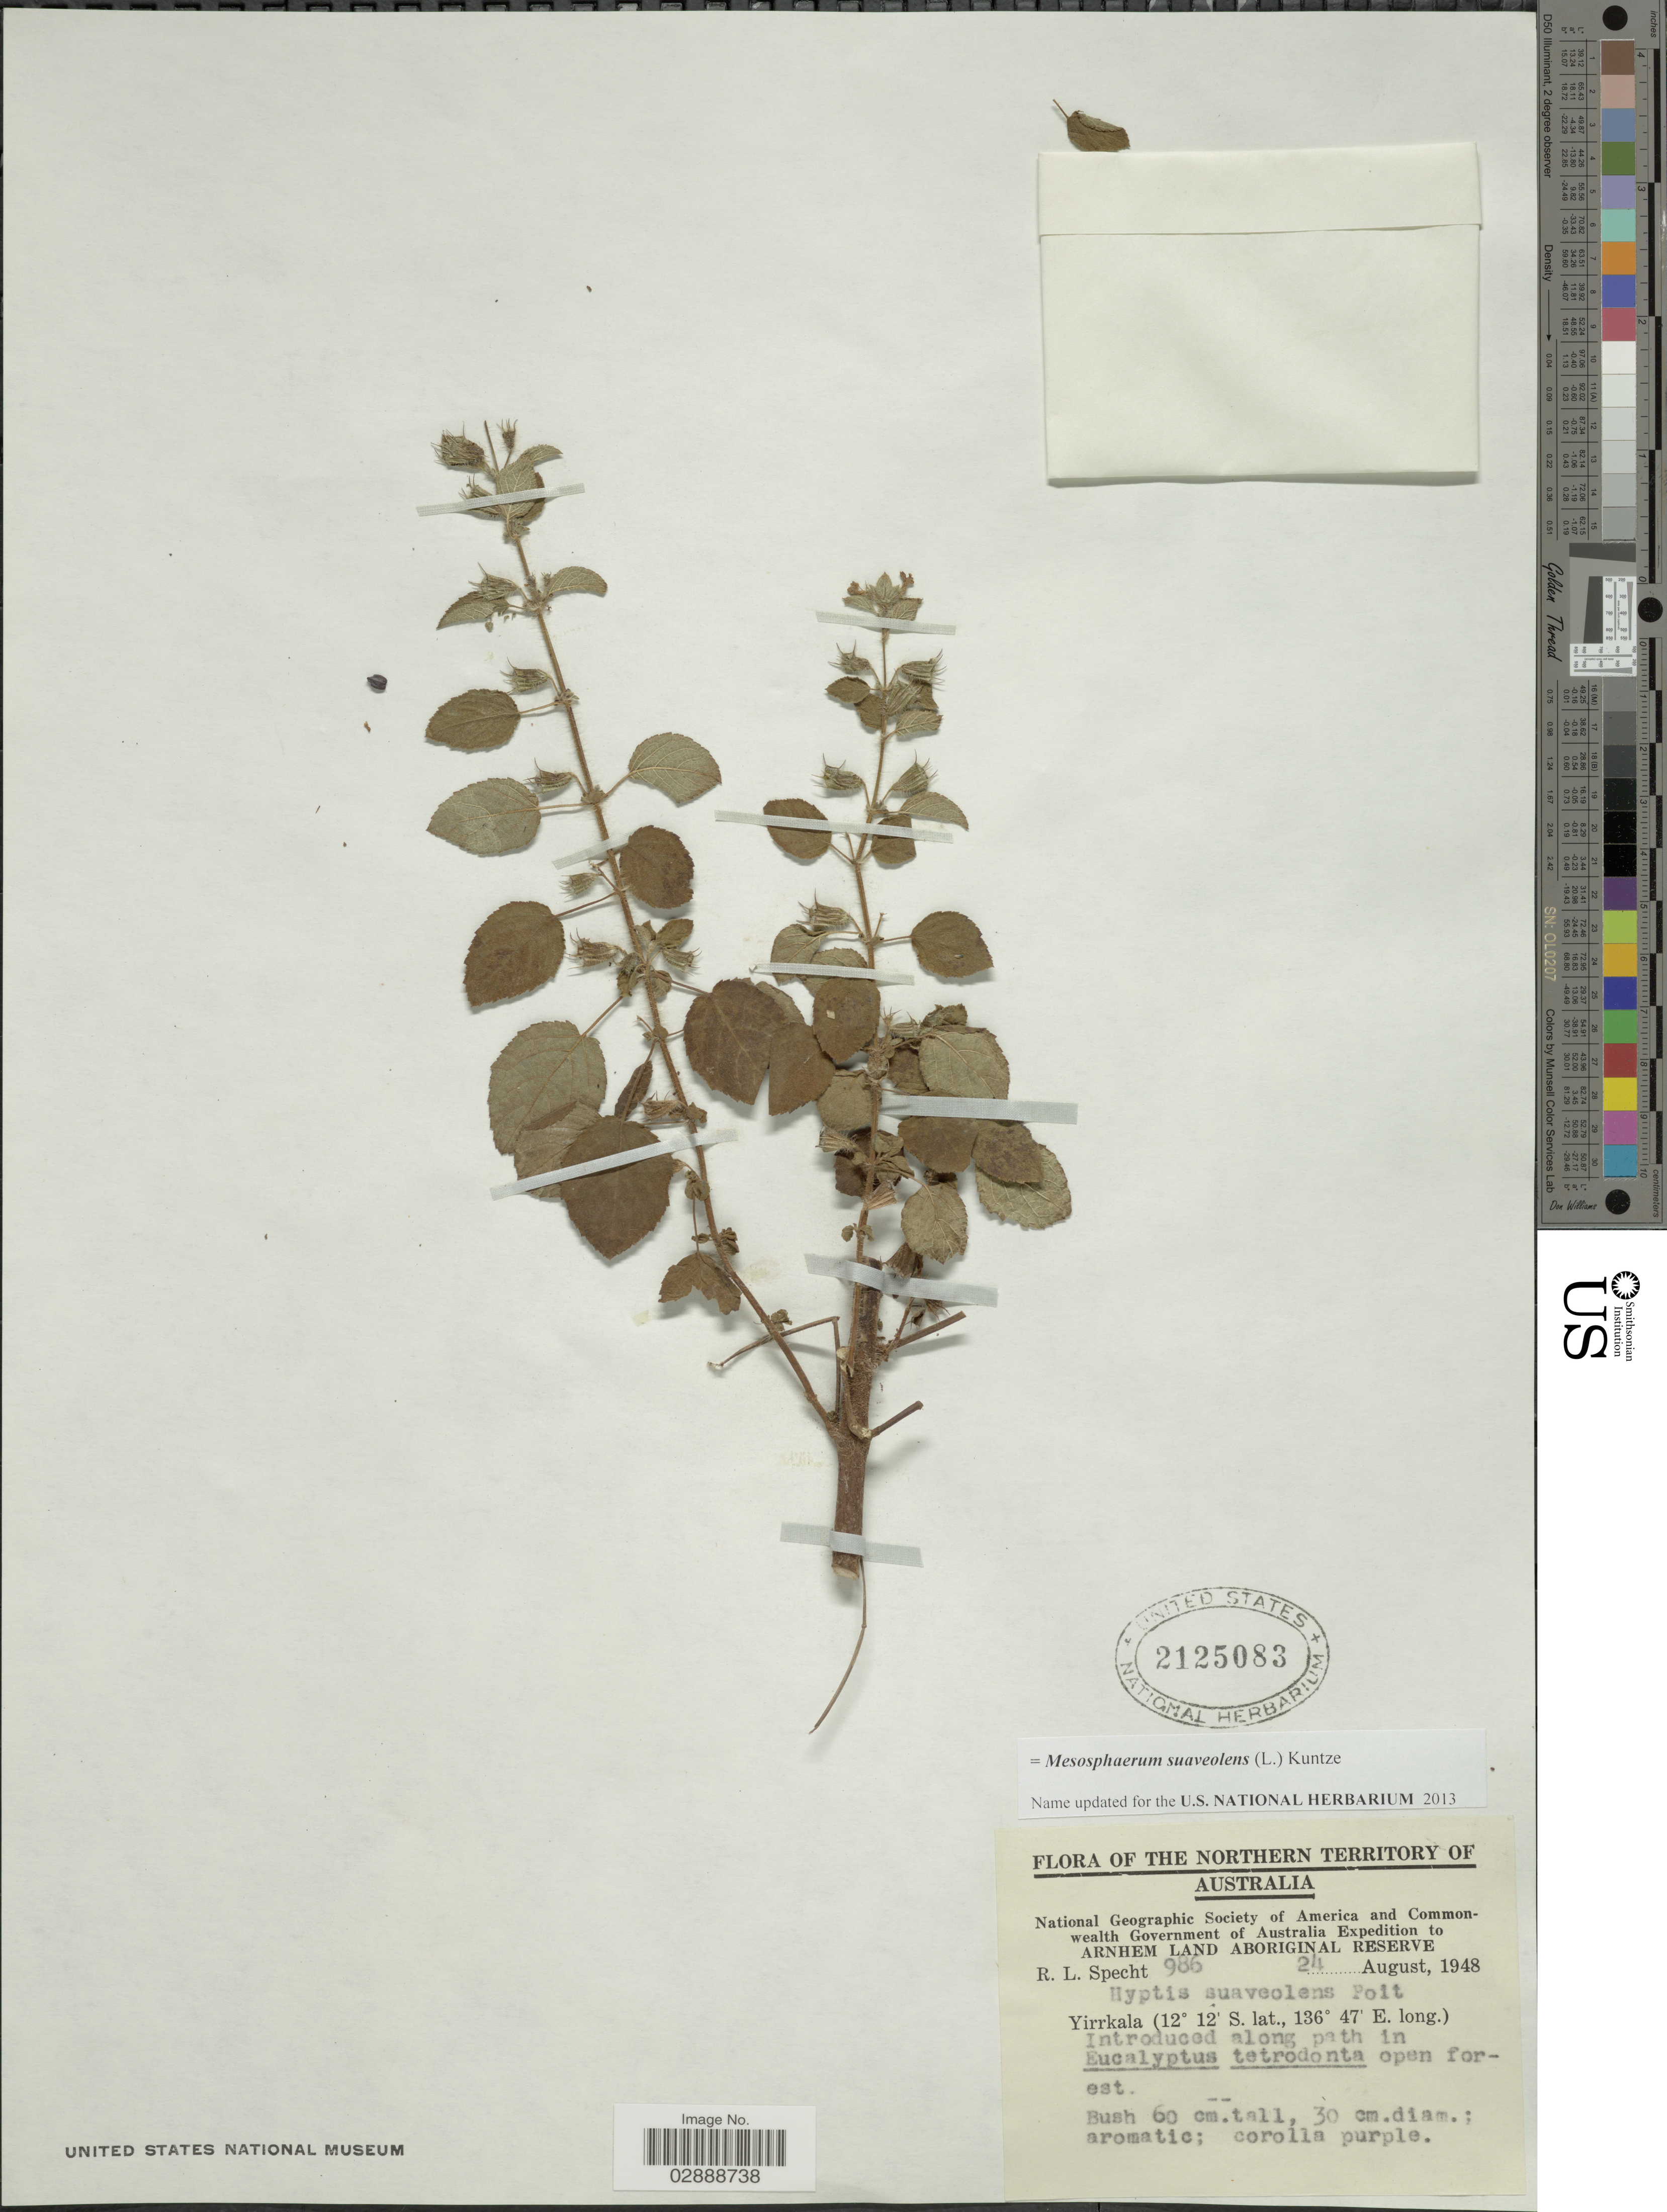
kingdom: Plantae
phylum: Tracheophyta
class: Magnoliopsida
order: Lamiales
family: Lamiaceae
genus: Mesosphaerum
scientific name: Mesosphaerum suaveolens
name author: (L.) Kuntze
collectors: R. L. Specht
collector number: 986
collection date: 1948-08-24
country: Australia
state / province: Northern Territory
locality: Arnhem Land Aboriginal Reserve, Yirrkala.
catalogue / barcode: US 2125083